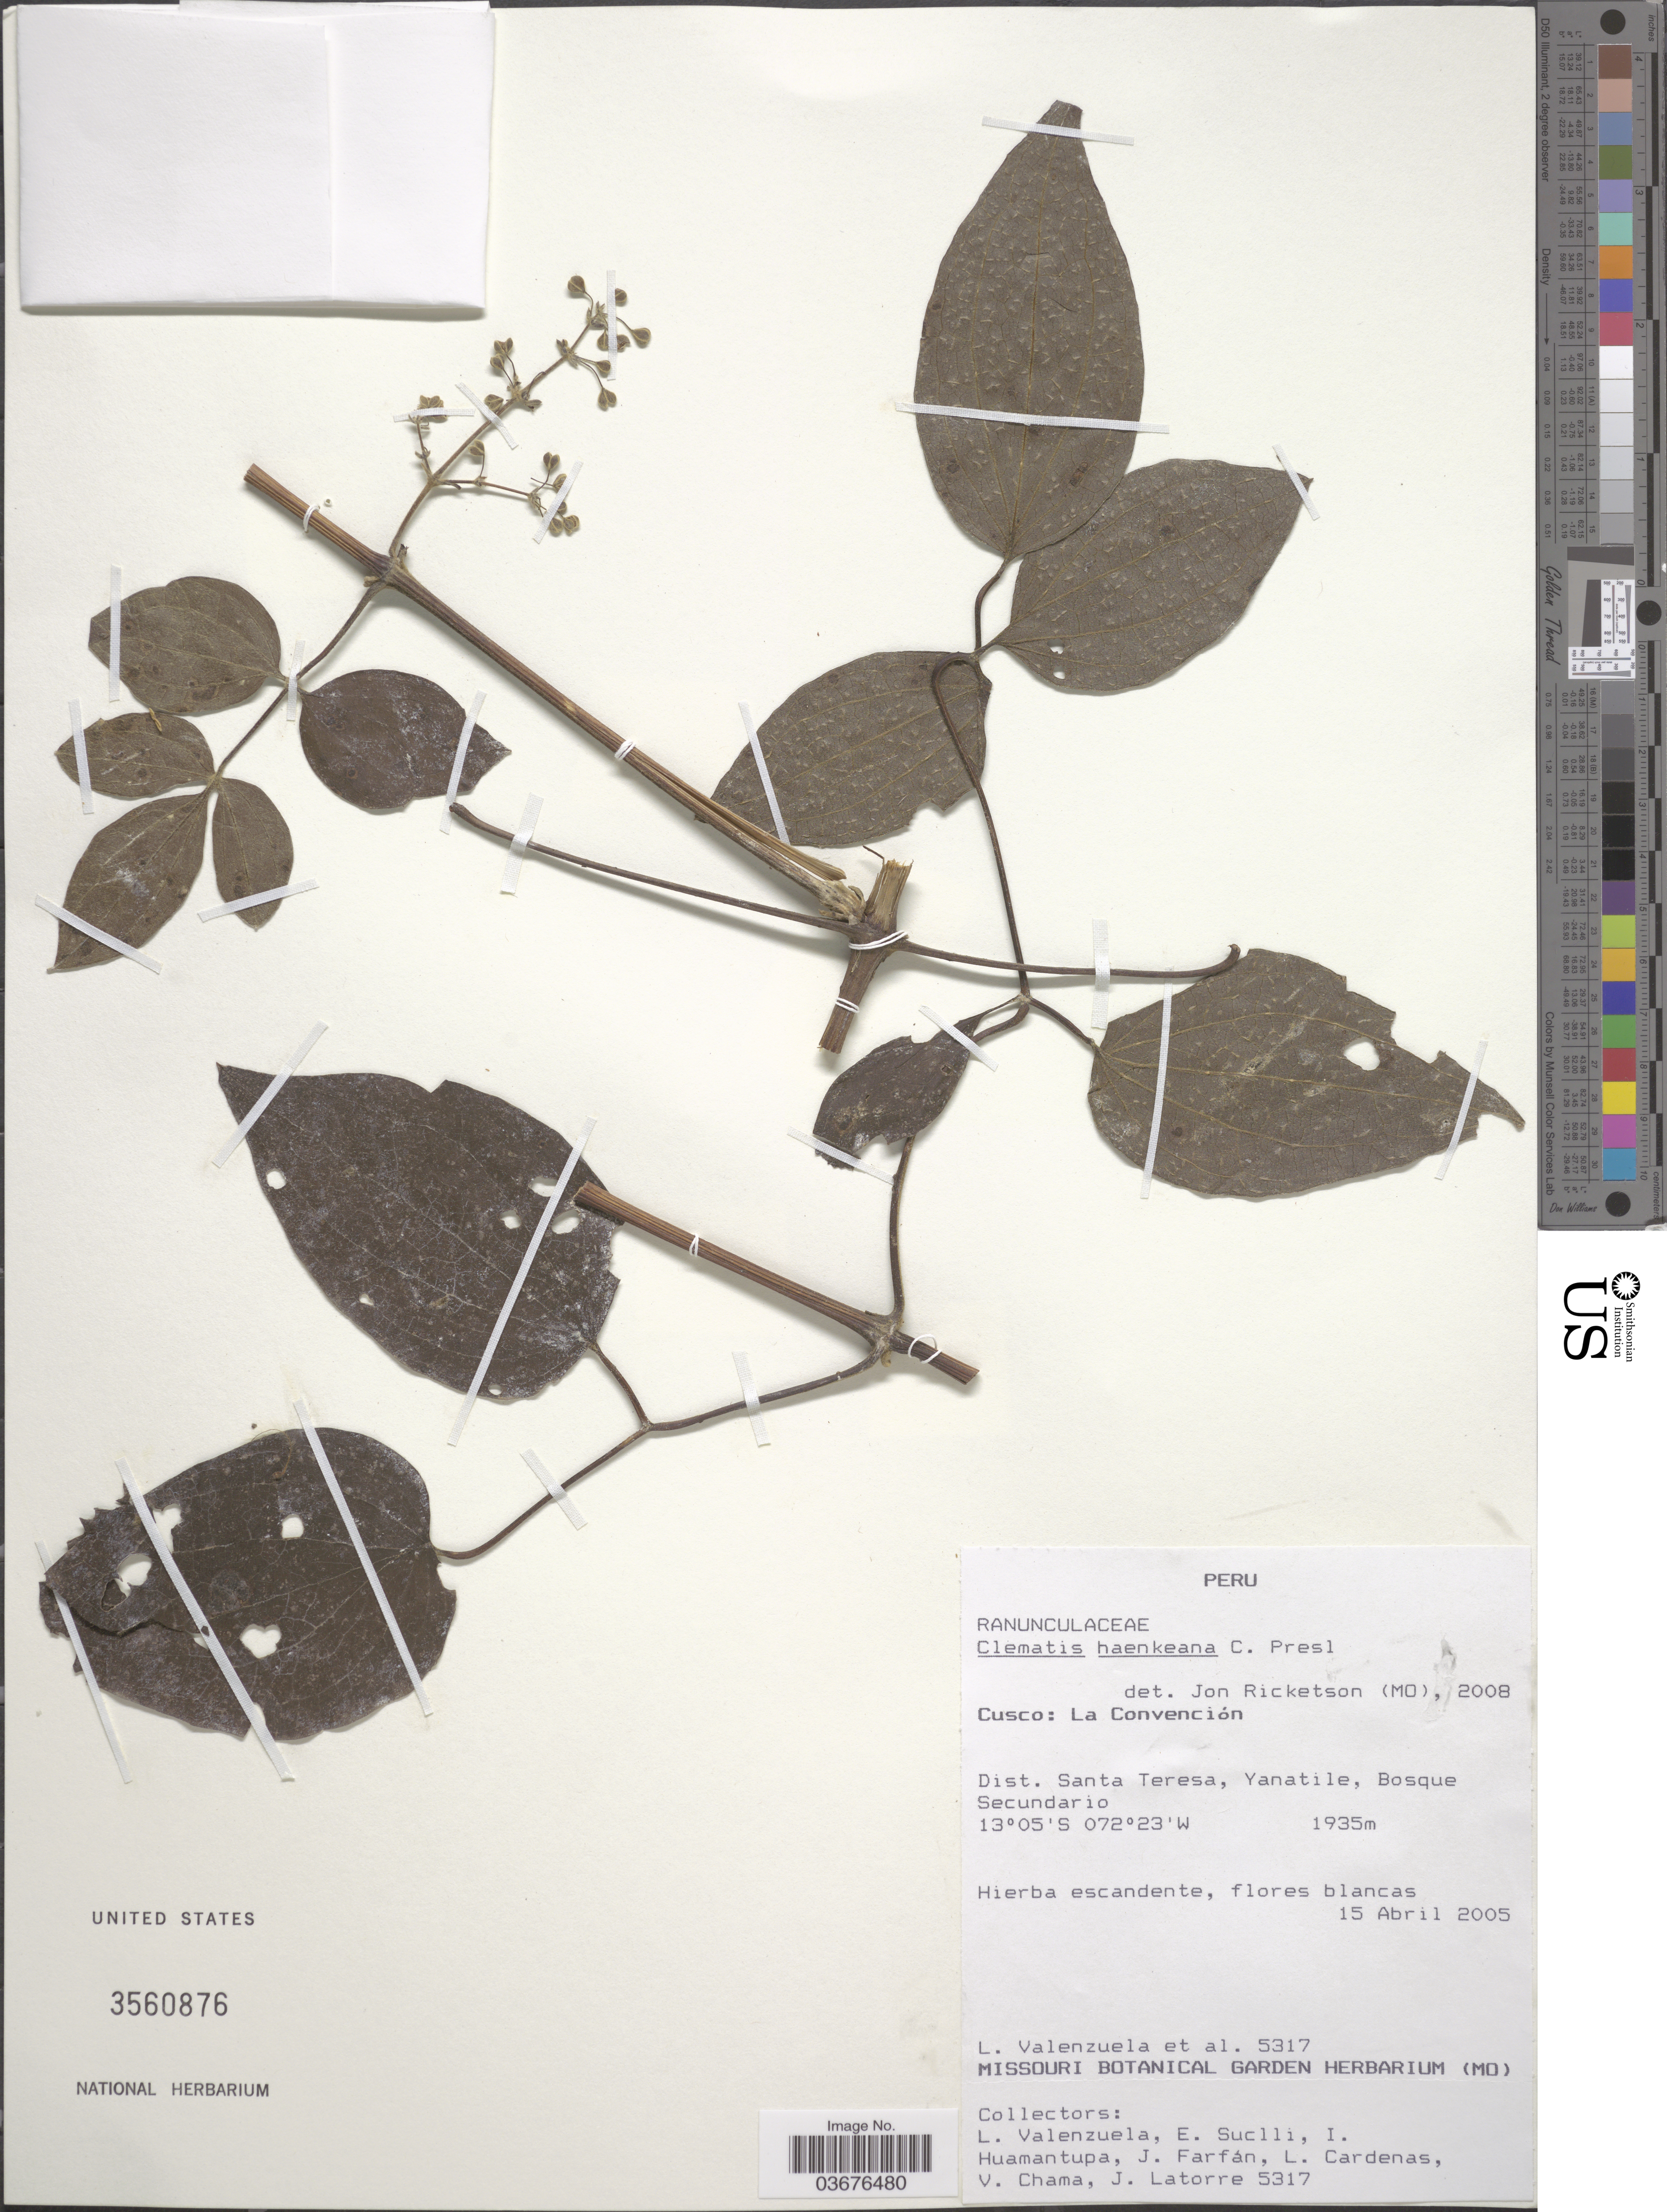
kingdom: Plantae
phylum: Tracheophyta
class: Magnoliopsida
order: Ranunculales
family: Ranunculaceae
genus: Clematis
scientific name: Clematis haenkeana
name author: C. Presl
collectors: L. Valenzuela, E. Suclli, I. Huamantupa, J. Farfán & et al.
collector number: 5317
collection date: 2005-04-15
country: Peru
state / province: Cusco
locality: La Convención. Dist. Santa Teresa, Yanatile, Bosque Secundario.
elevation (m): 1935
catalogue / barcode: US 3560876